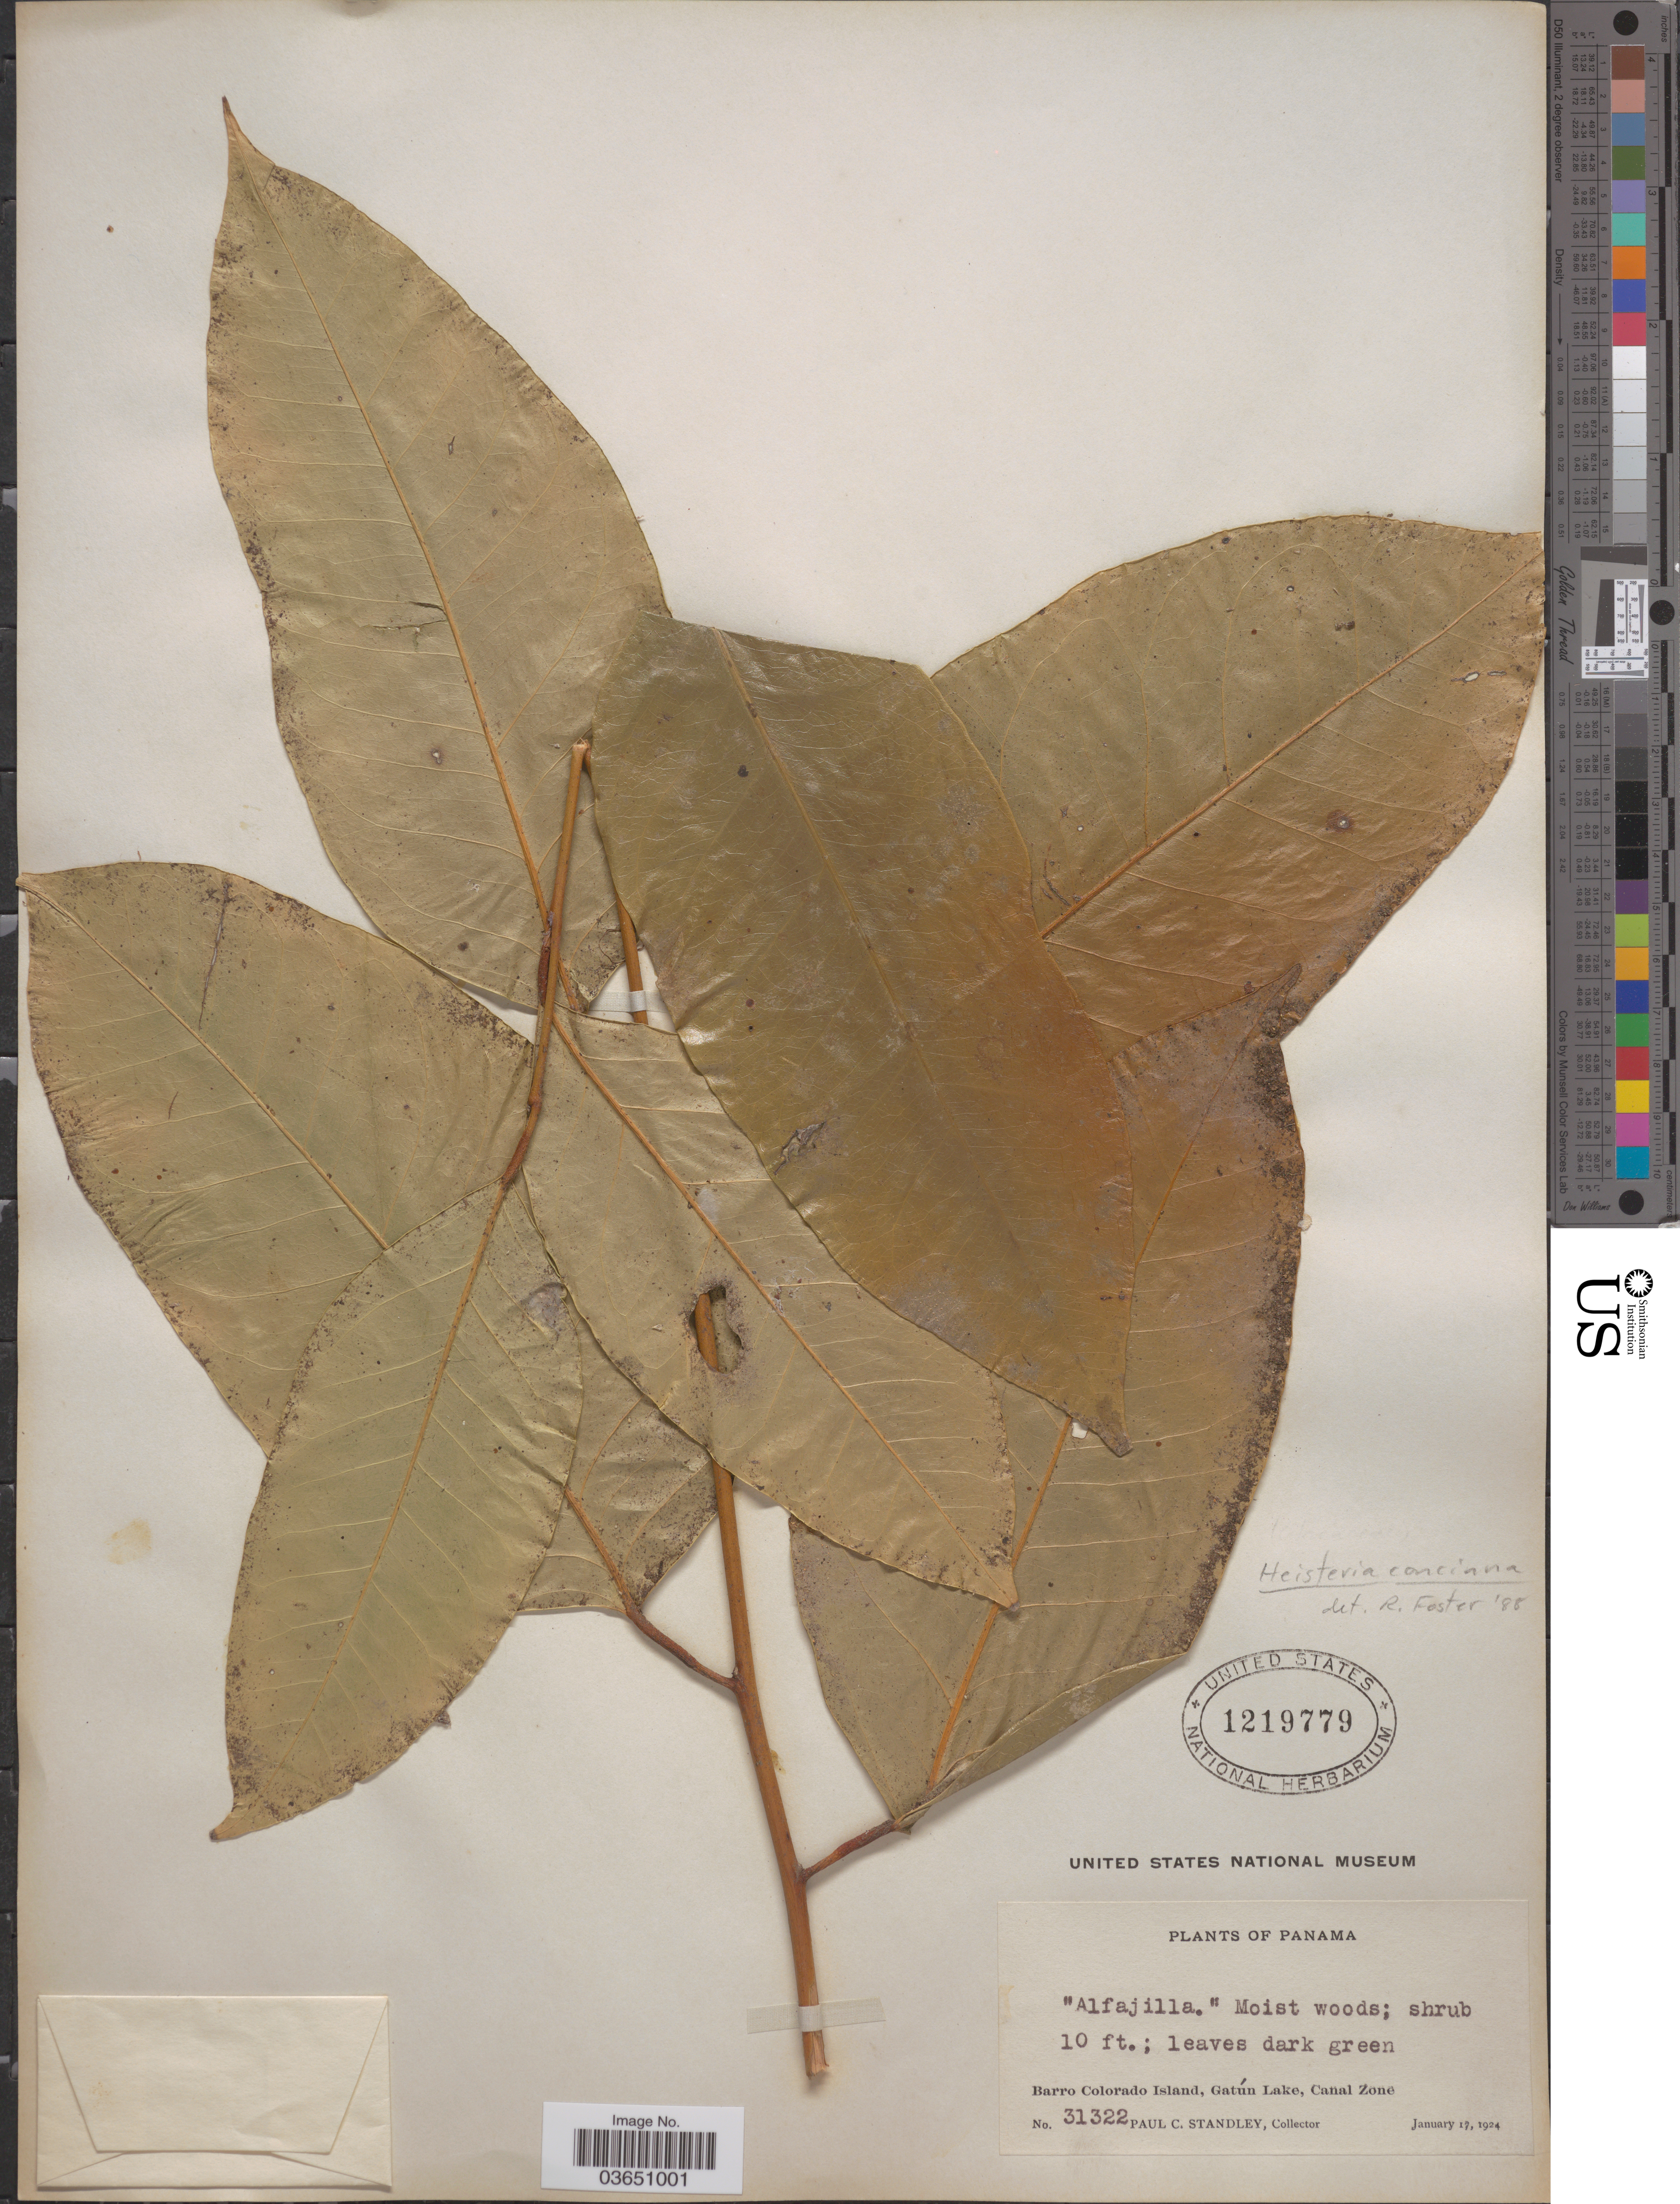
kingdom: Plantae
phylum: Tracheophyta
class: Magnoliopsida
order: Santalales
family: Erythropalaceae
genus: Heisteria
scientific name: Heisteria concinna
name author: Standl.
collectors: P. C. Standley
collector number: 31322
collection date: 1924-01-17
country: Panama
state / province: Panamá Oeste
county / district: Canal Zone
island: Barro Colorado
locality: Barro Colorado Island, Gatún Lake, Canal Zone.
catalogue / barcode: US 1219779